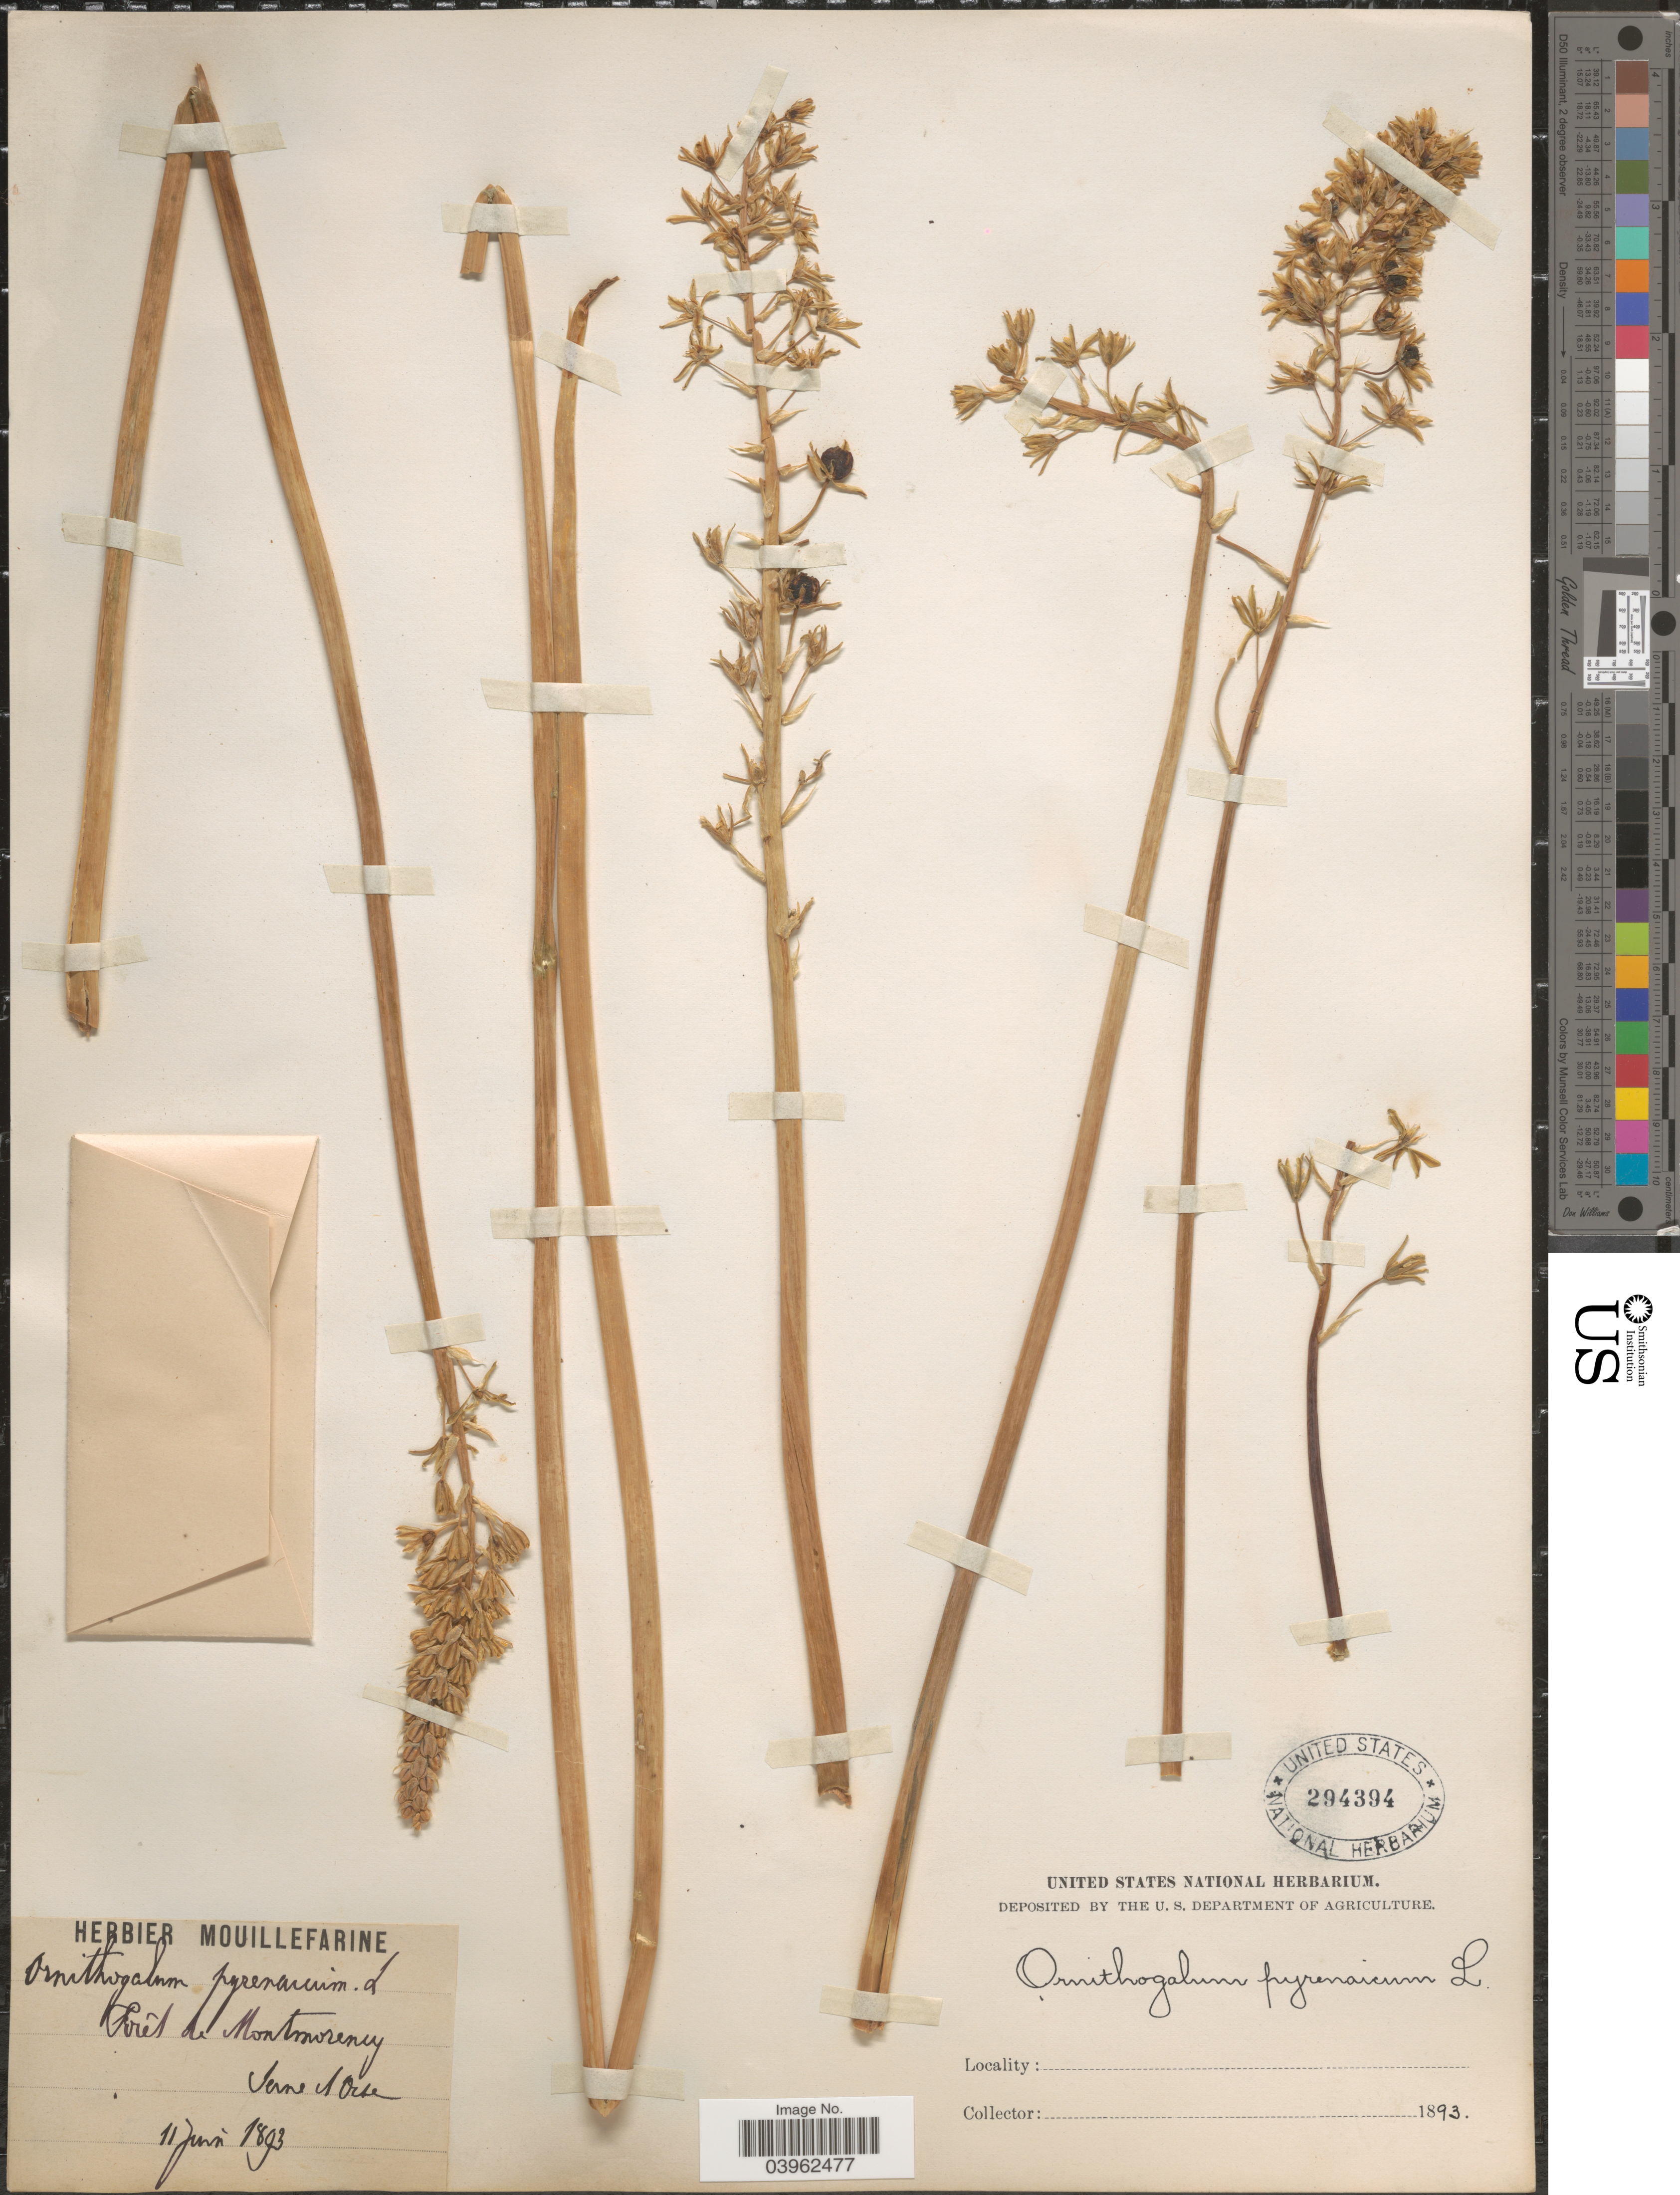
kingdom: Plantae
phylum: Tracheophyta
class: Liliopsida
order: Asparagales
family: Asparagaceae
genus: Ornithogalum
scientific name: Ornithogalum pyrenaicum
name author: L.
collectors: ex herb. Mouillefarine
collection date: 1893-06-11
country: France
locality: Forêt de Montmorency. Seine et Oise.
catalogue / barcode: US 294394